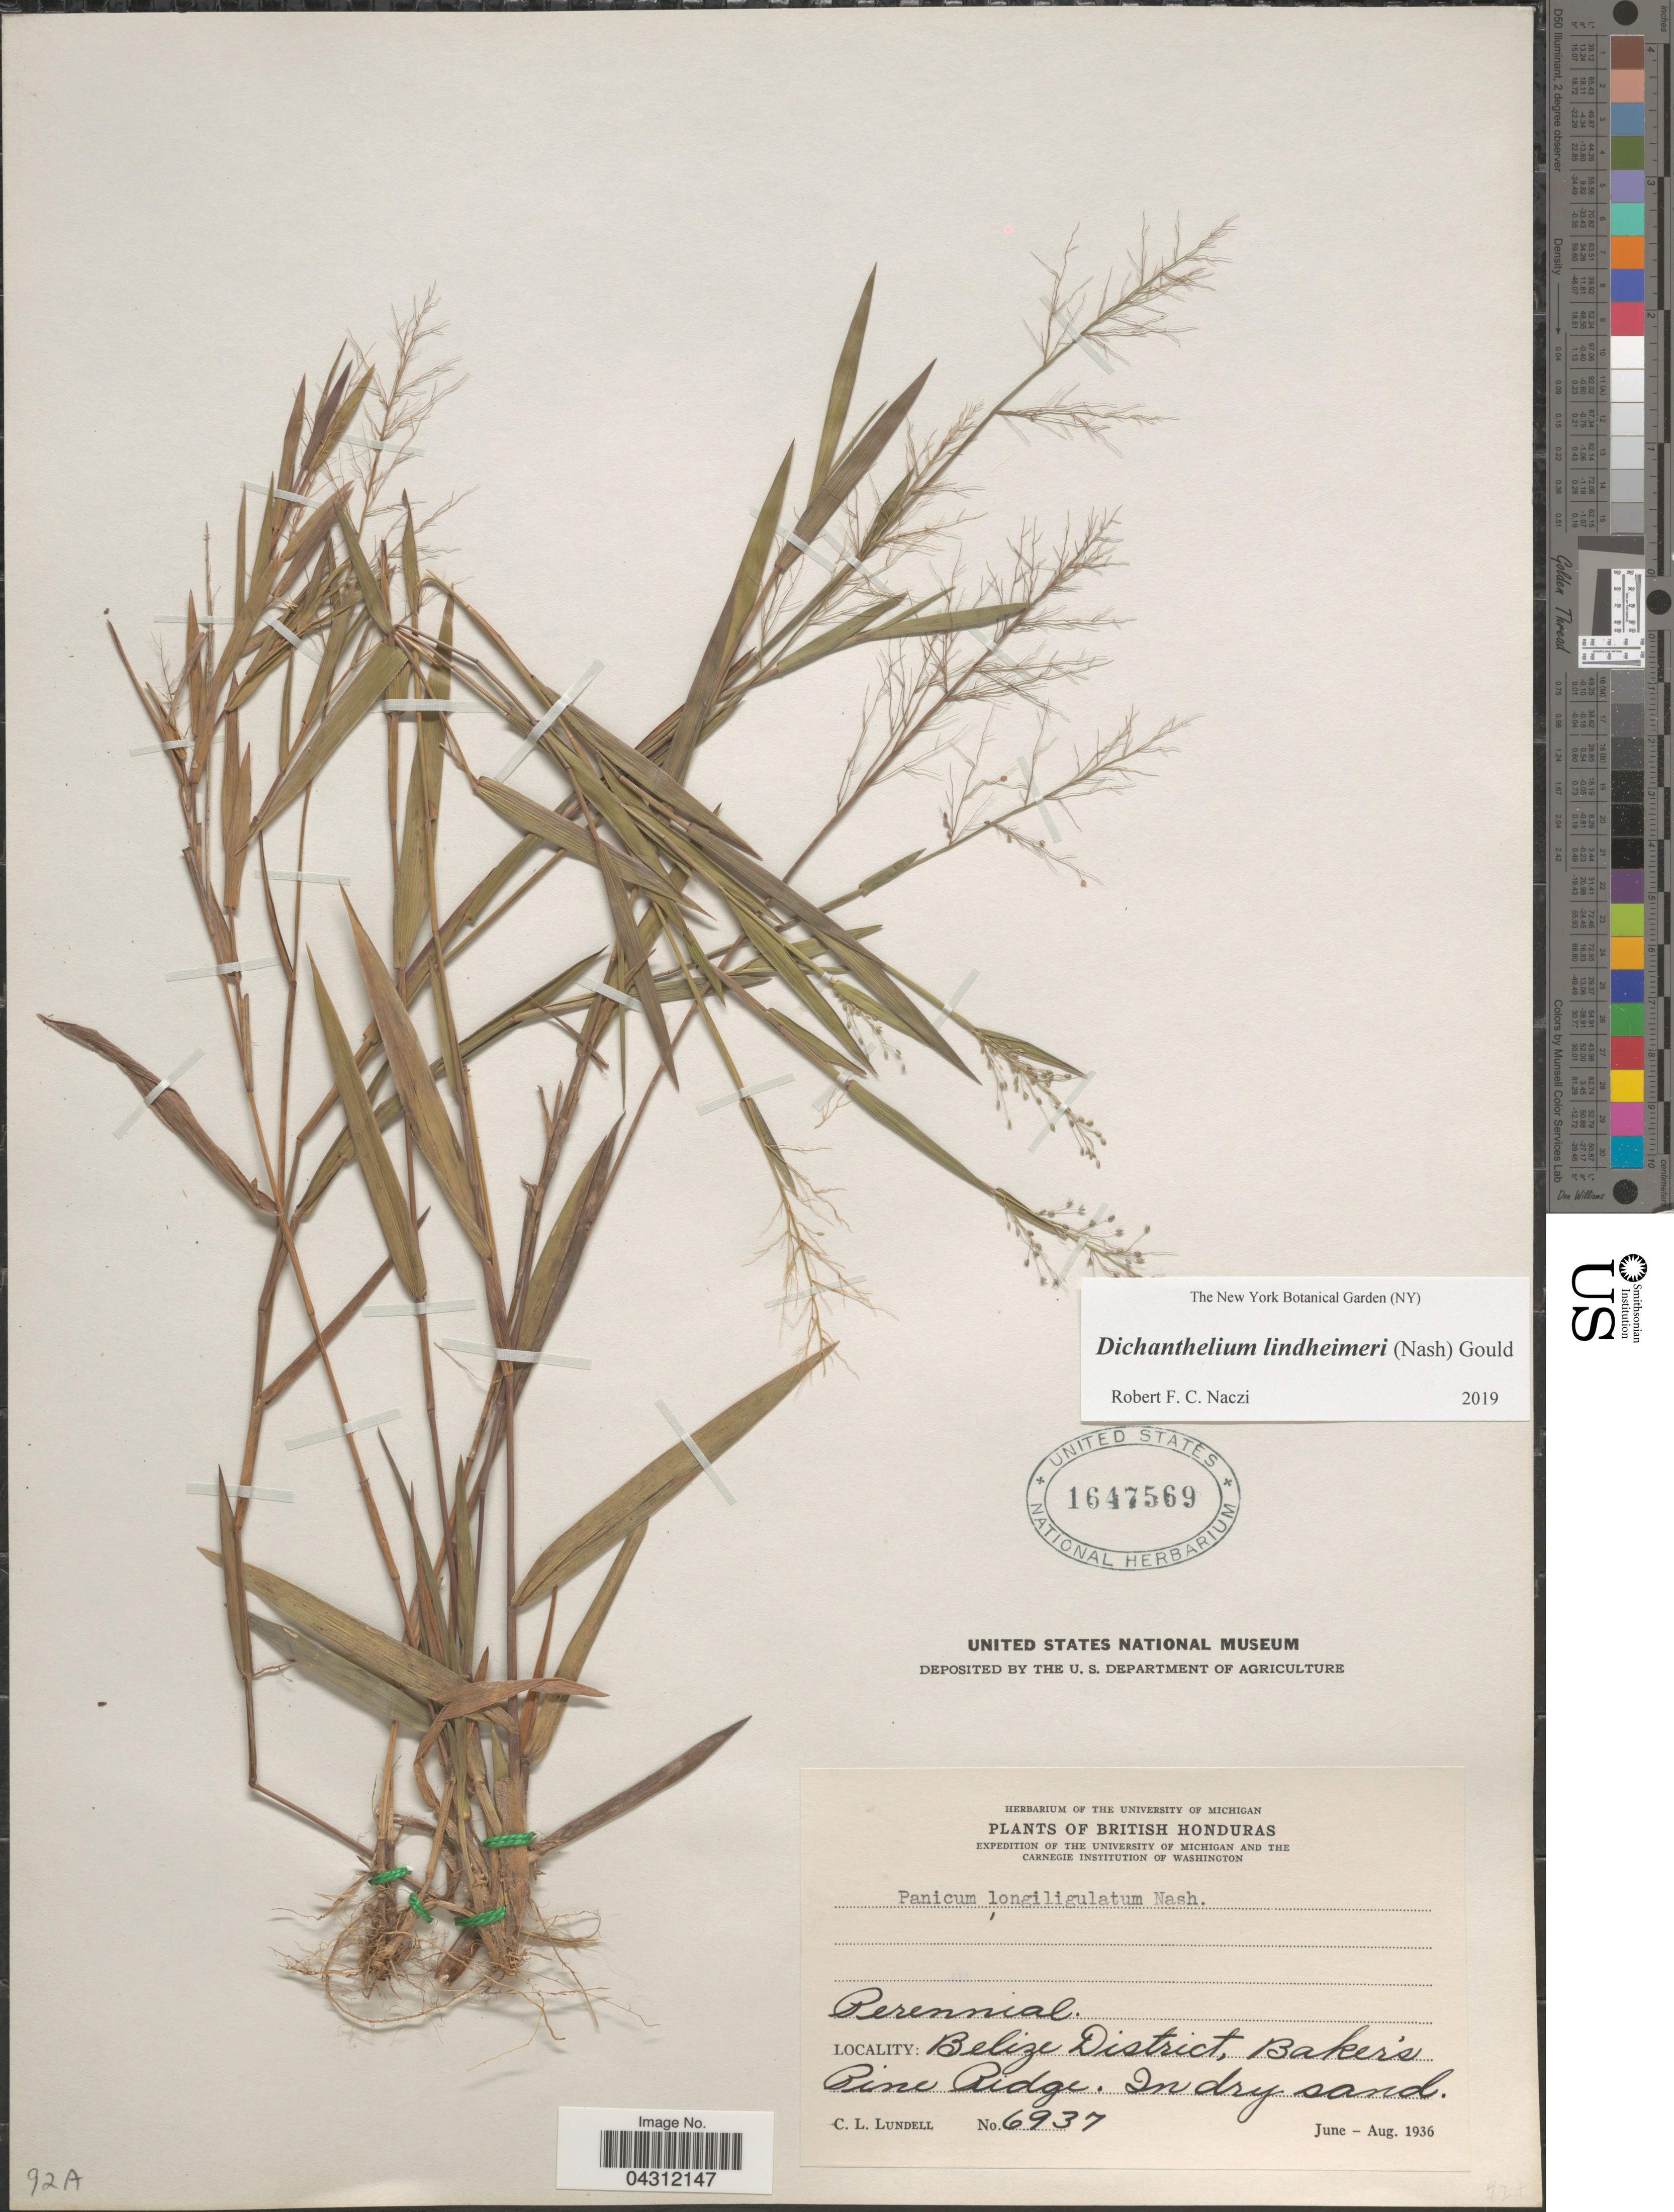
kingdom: Plantae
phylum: Tracheophyta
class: Liliopsida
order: Poales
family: Poaceae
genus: Dichanthelium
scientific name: Dichanthelium acuminatum var. lindheimeri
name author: (Nash) Gould & C.A. Clark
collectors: C. L. Lundell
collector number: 6937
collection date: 1936-06/1936-08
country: Belize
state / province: Belize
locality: British Honduras. Expedition of the University of Michigan and the Carnegie Institution of Washington. Belize District, Baker's Pine Ridge.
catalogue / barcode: US 1647569